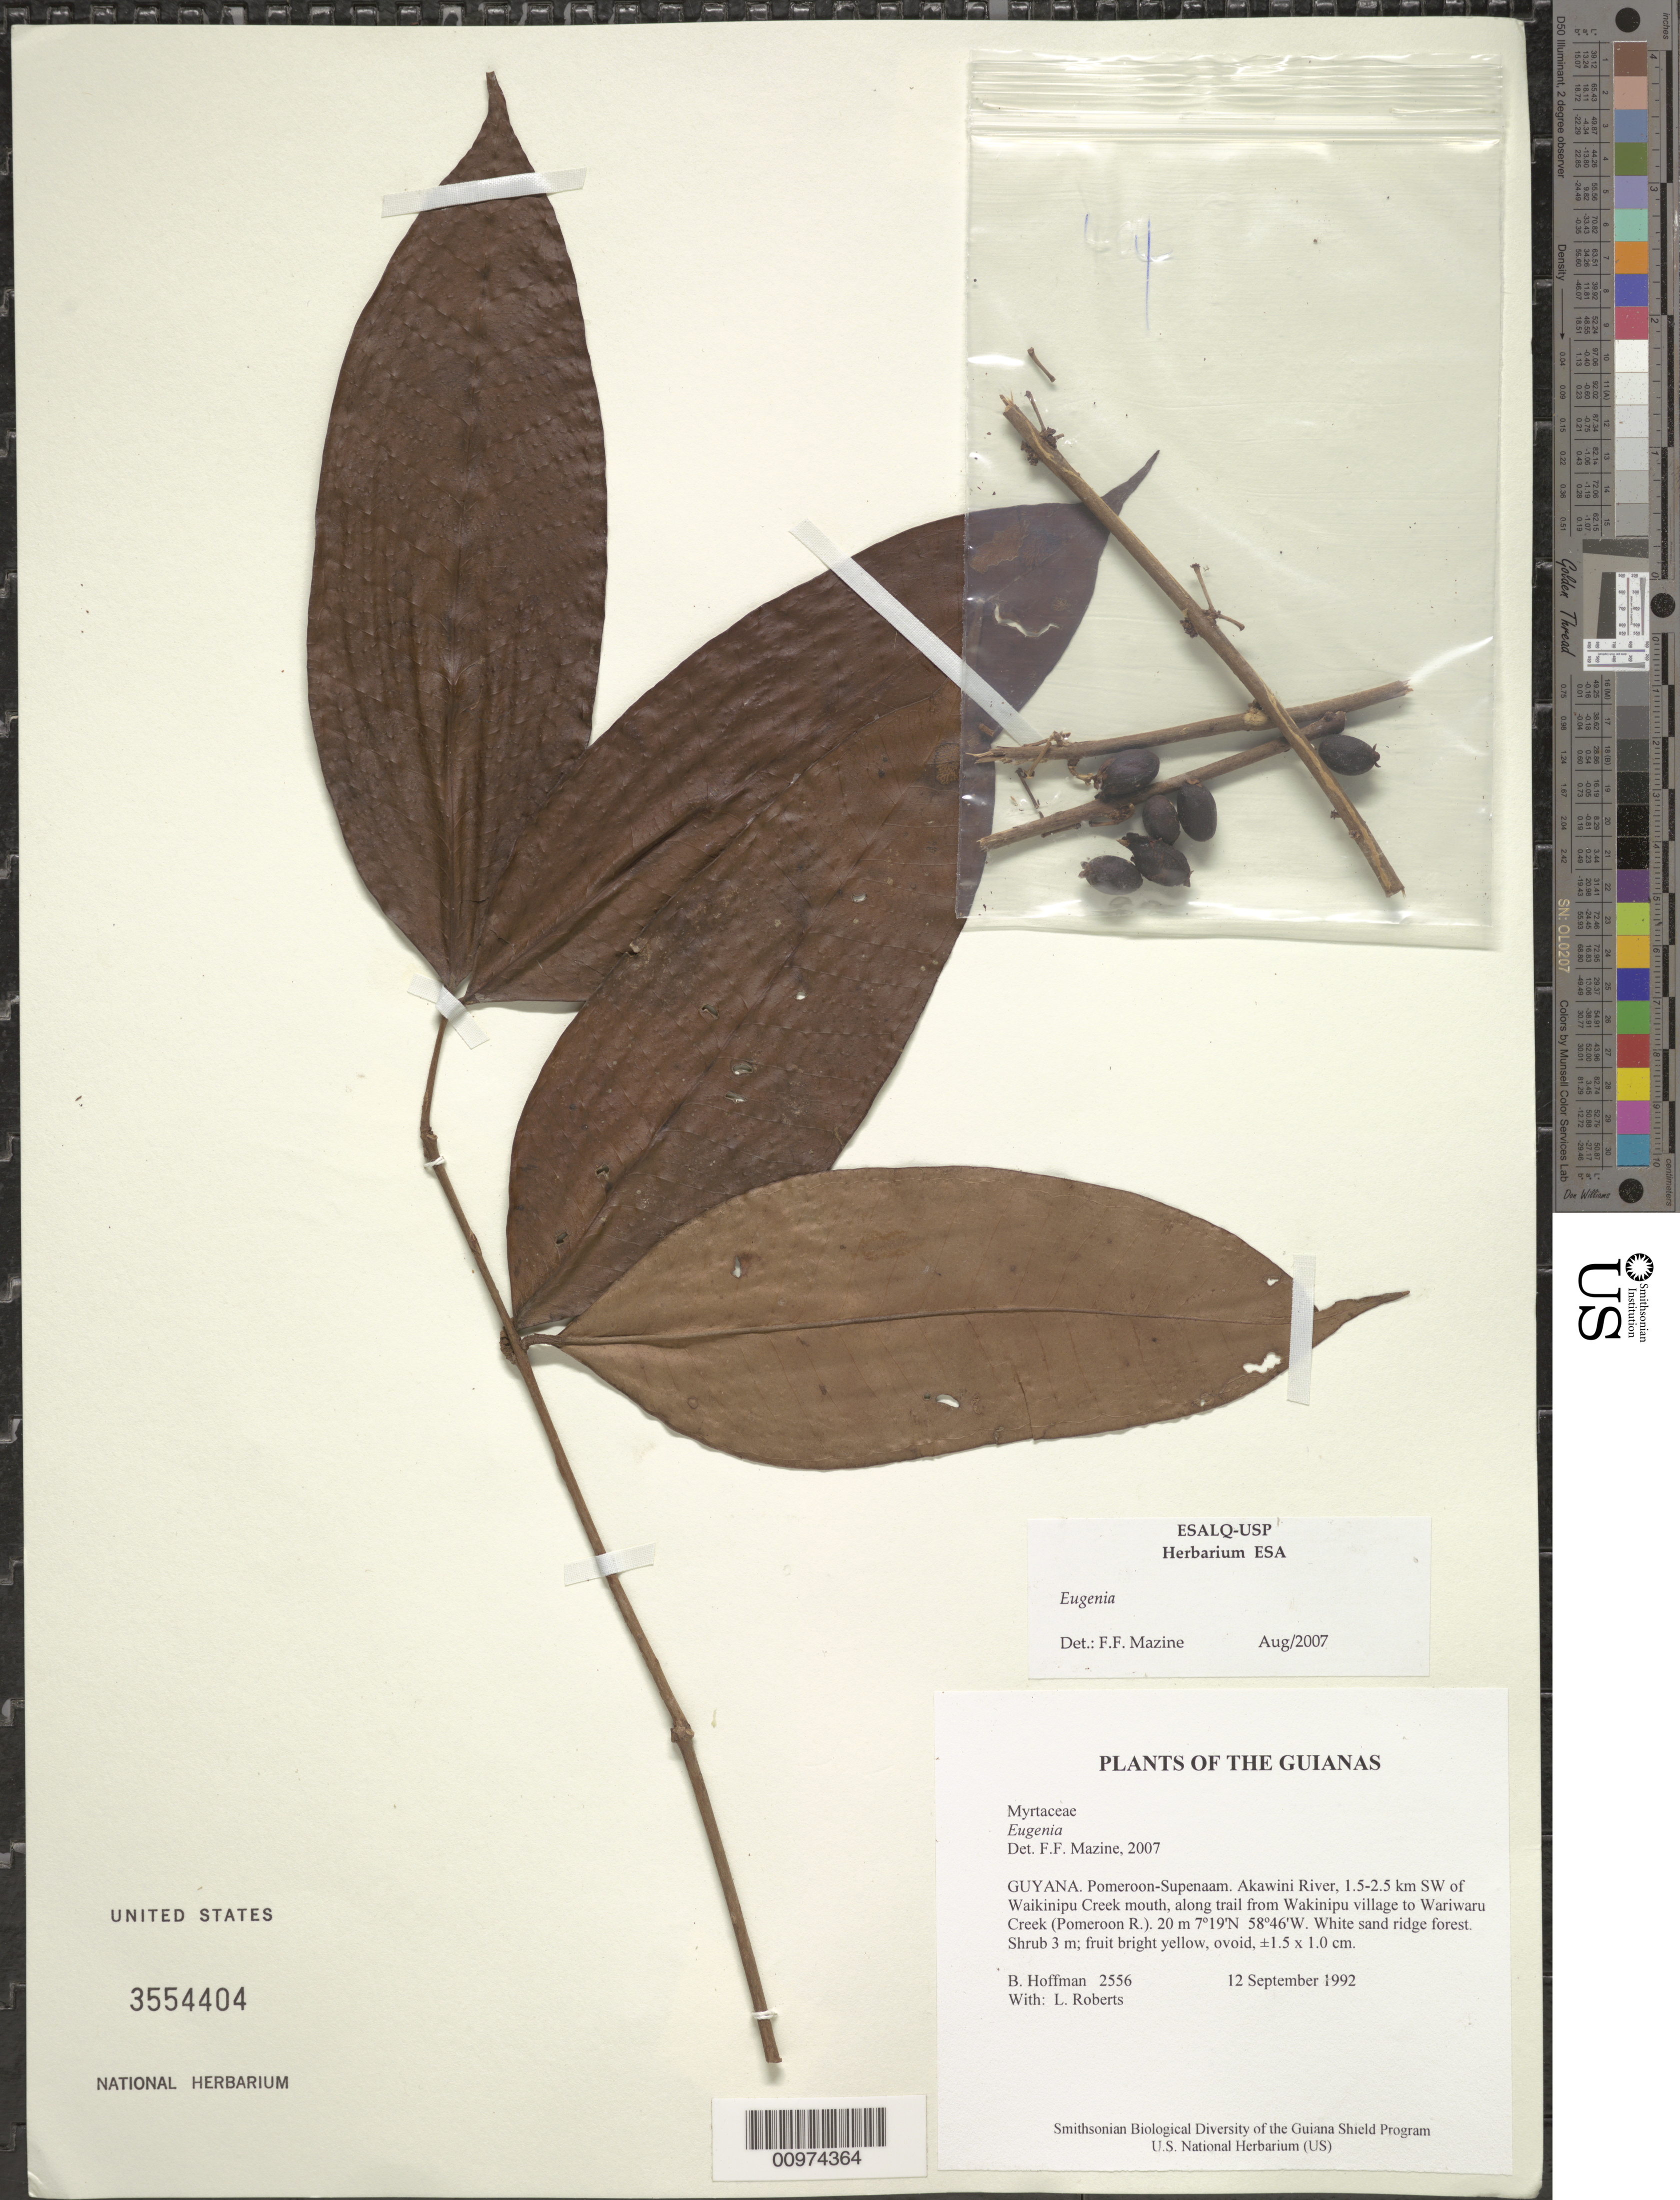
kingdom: Plantae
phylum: Tracheophyta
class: Magnoliopsida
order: Myrtales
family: Myrtaceae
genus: Eugenia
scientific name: Eugenia sp.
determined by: Mazine, Fiorella F.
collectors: B. Hoffman & L. Roberts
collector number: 2556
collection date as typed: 12 September 1992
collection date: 1992-09-12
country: Guyana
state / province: Pomeroon-Supenaam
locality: Akawini River, 1.5-2.5 km SW of Waikinipu Creek mouth, along trail from Wakinipu village to Wariwaru Creek (Pomeroon R.)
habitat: White sand ridge forest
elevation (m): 20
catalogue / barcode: US 3554404